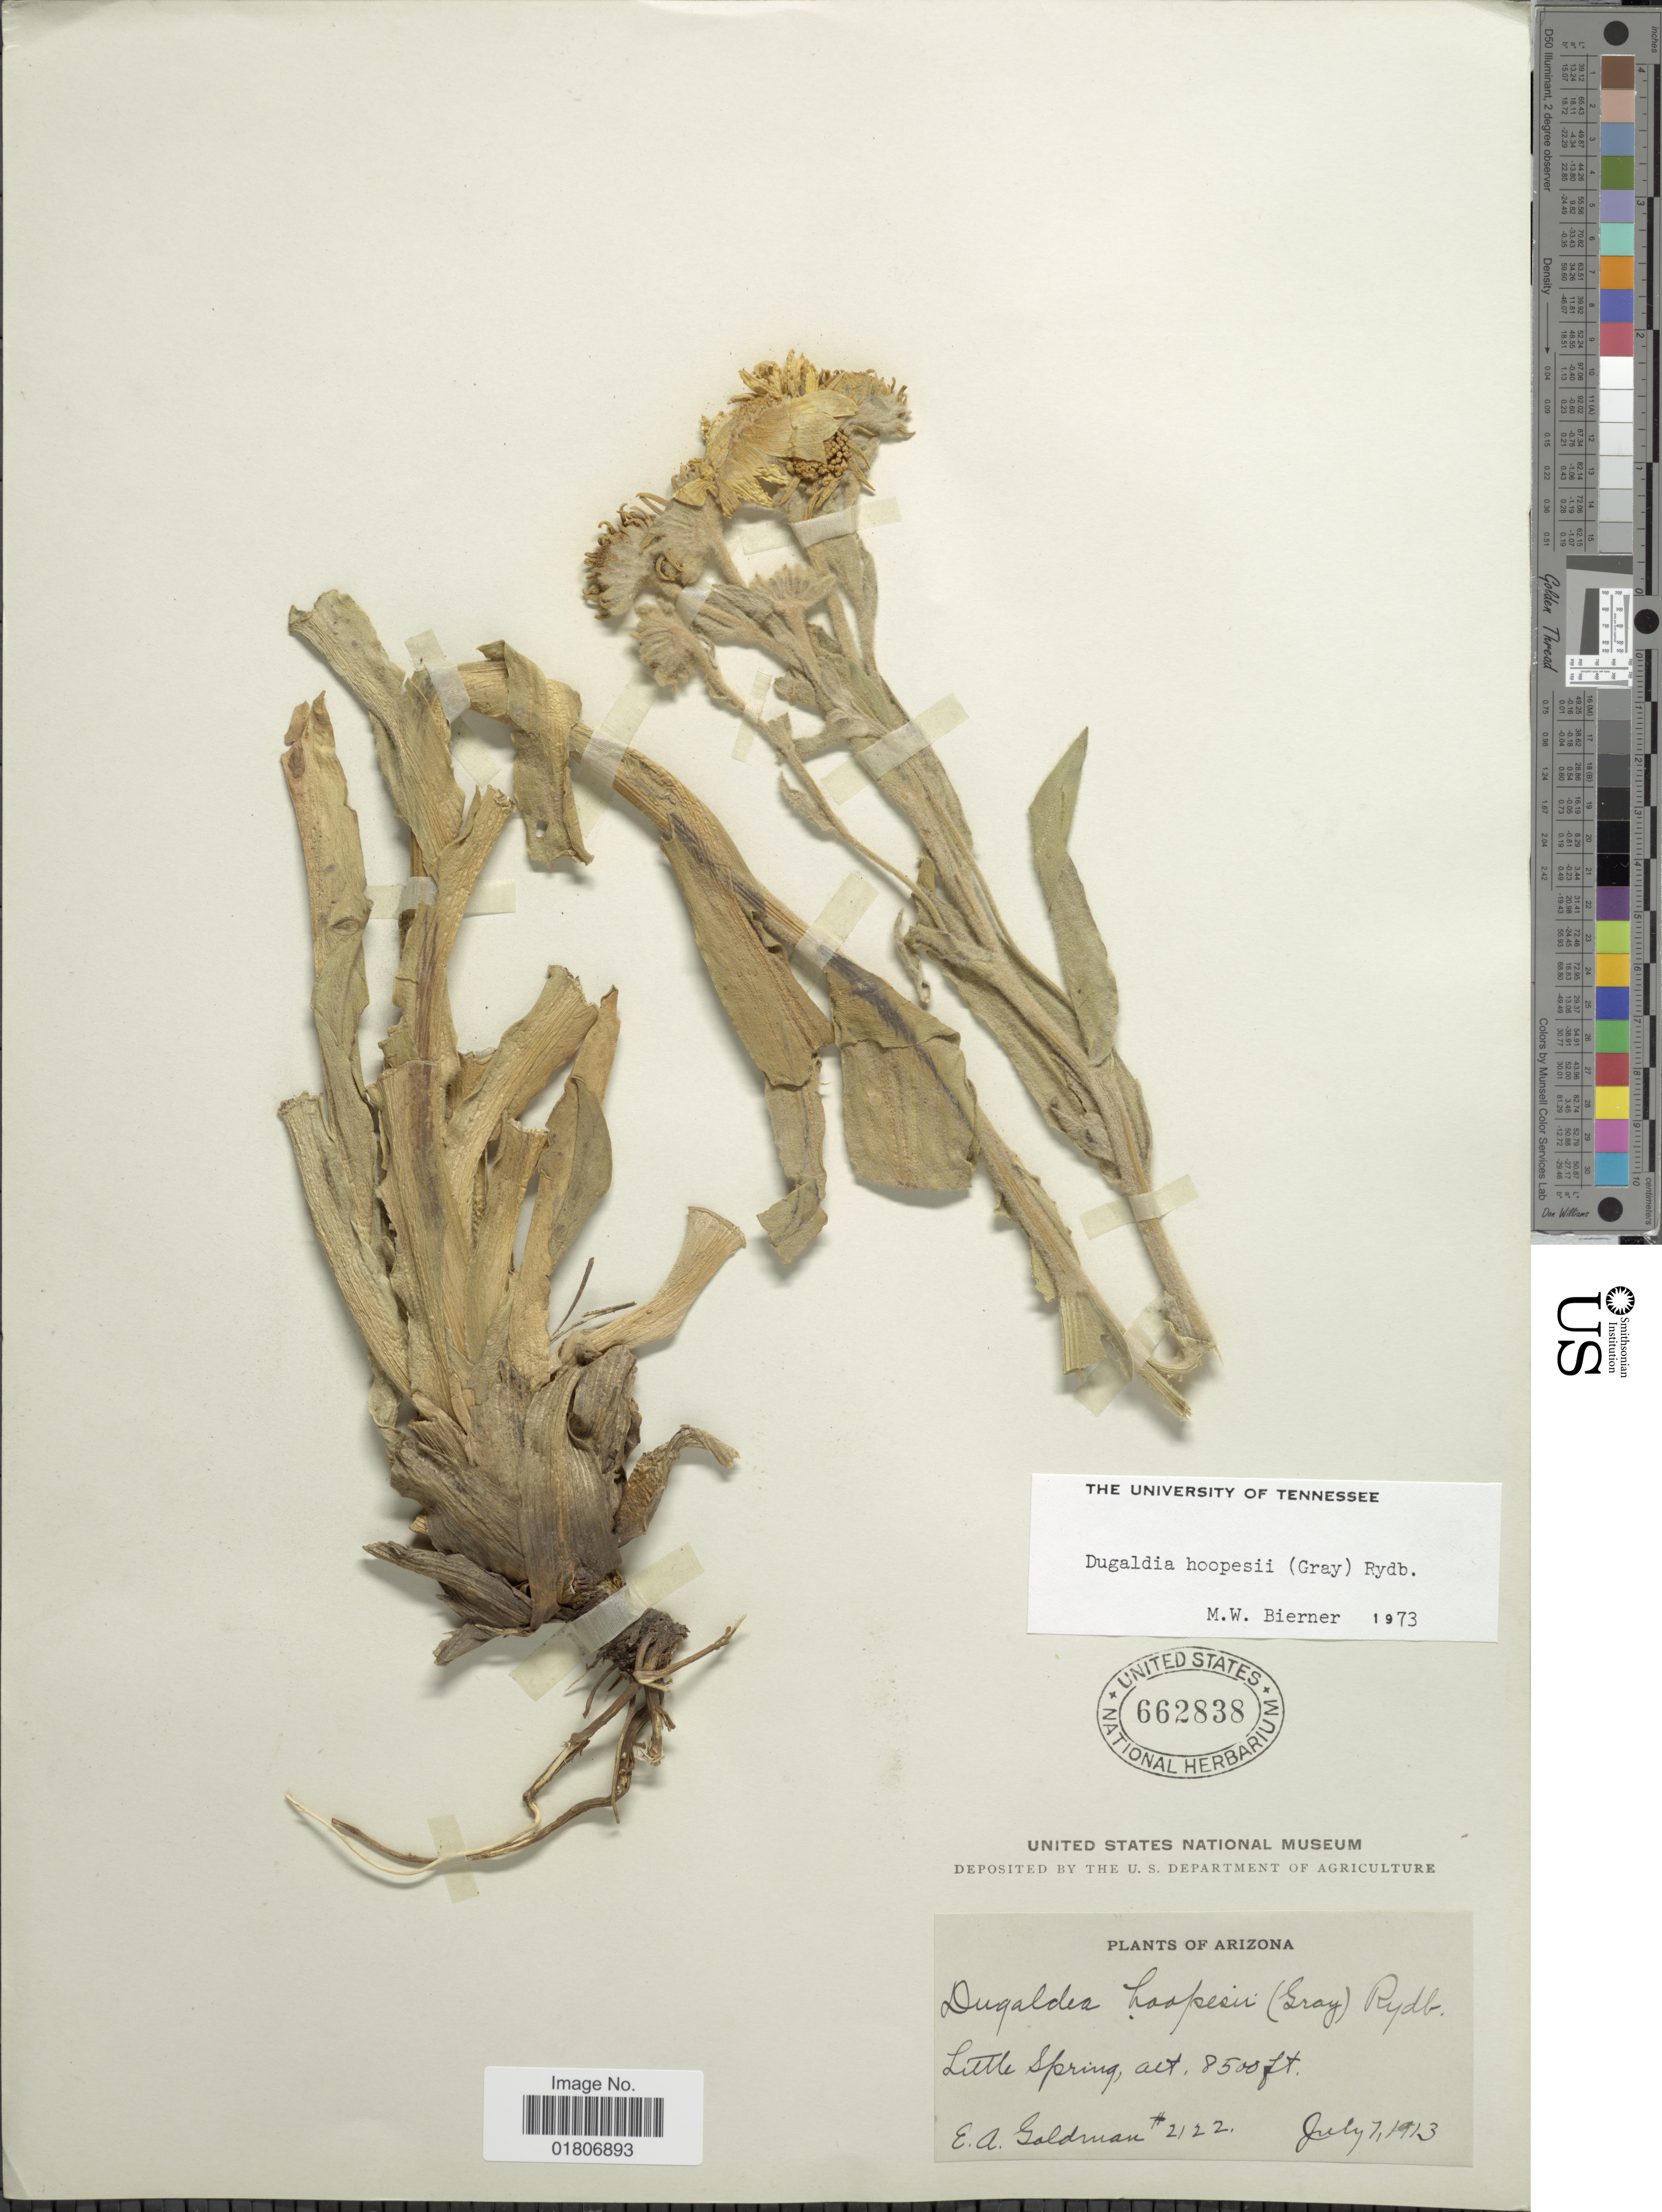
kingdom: Plantae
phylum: Tracheophyta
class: Magnoliopsida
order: Asterales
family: Asteraceae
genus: Dugaldia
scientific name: Dugaldia hoopesii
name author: (A. Gray) Rydb.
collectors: E. A. Goldman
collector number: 422*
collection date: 1913-07-07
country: United States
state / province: Arizona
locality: Little Spring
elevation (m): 2591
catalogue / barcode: US 662838